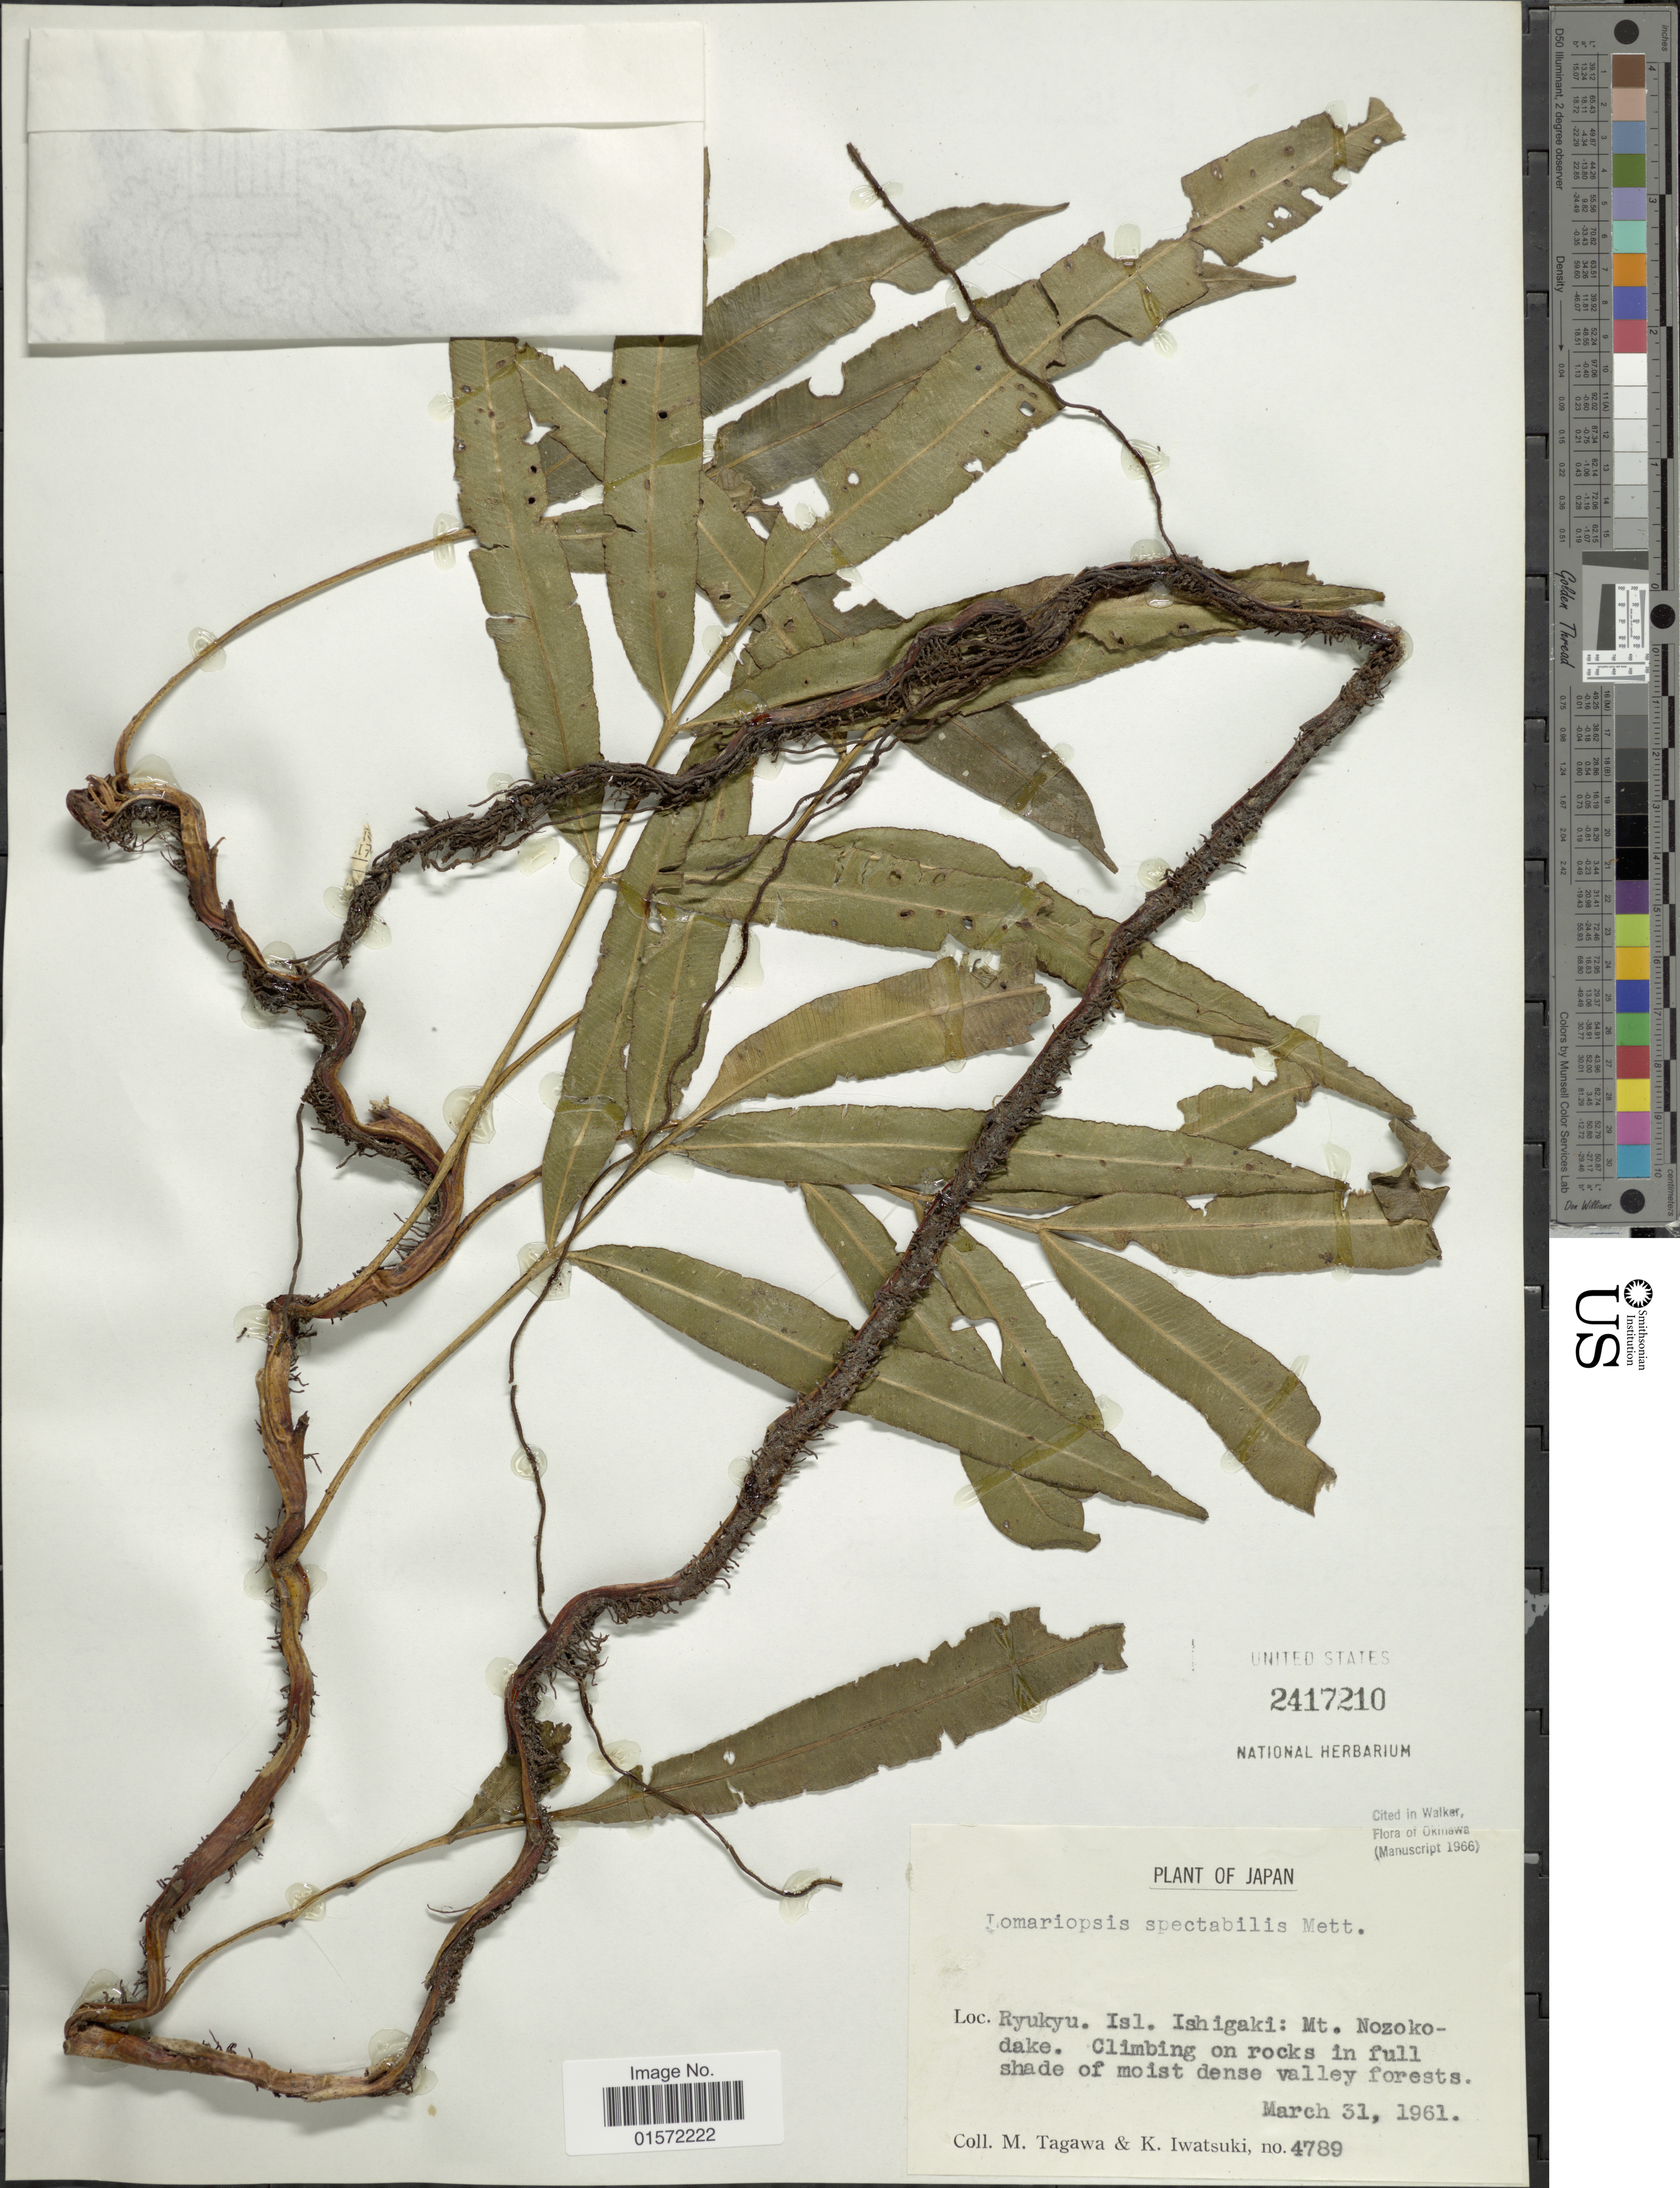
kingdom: Plantae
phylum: Tracheophyta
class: Polypodiopsida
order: Polypodiales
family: Lomariopsidaceae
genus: Lomariopsis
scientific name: Lomariopsis spectabilis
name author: (Kunze) Mett.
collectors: M. Tagawa & K. Iwatsuki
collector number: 4789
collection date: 1961-03-31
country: Japan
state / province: Okinawa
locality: Ryukyu. Isl. Ishigaki: Mt. Nozokodake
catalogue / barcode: US 2417210